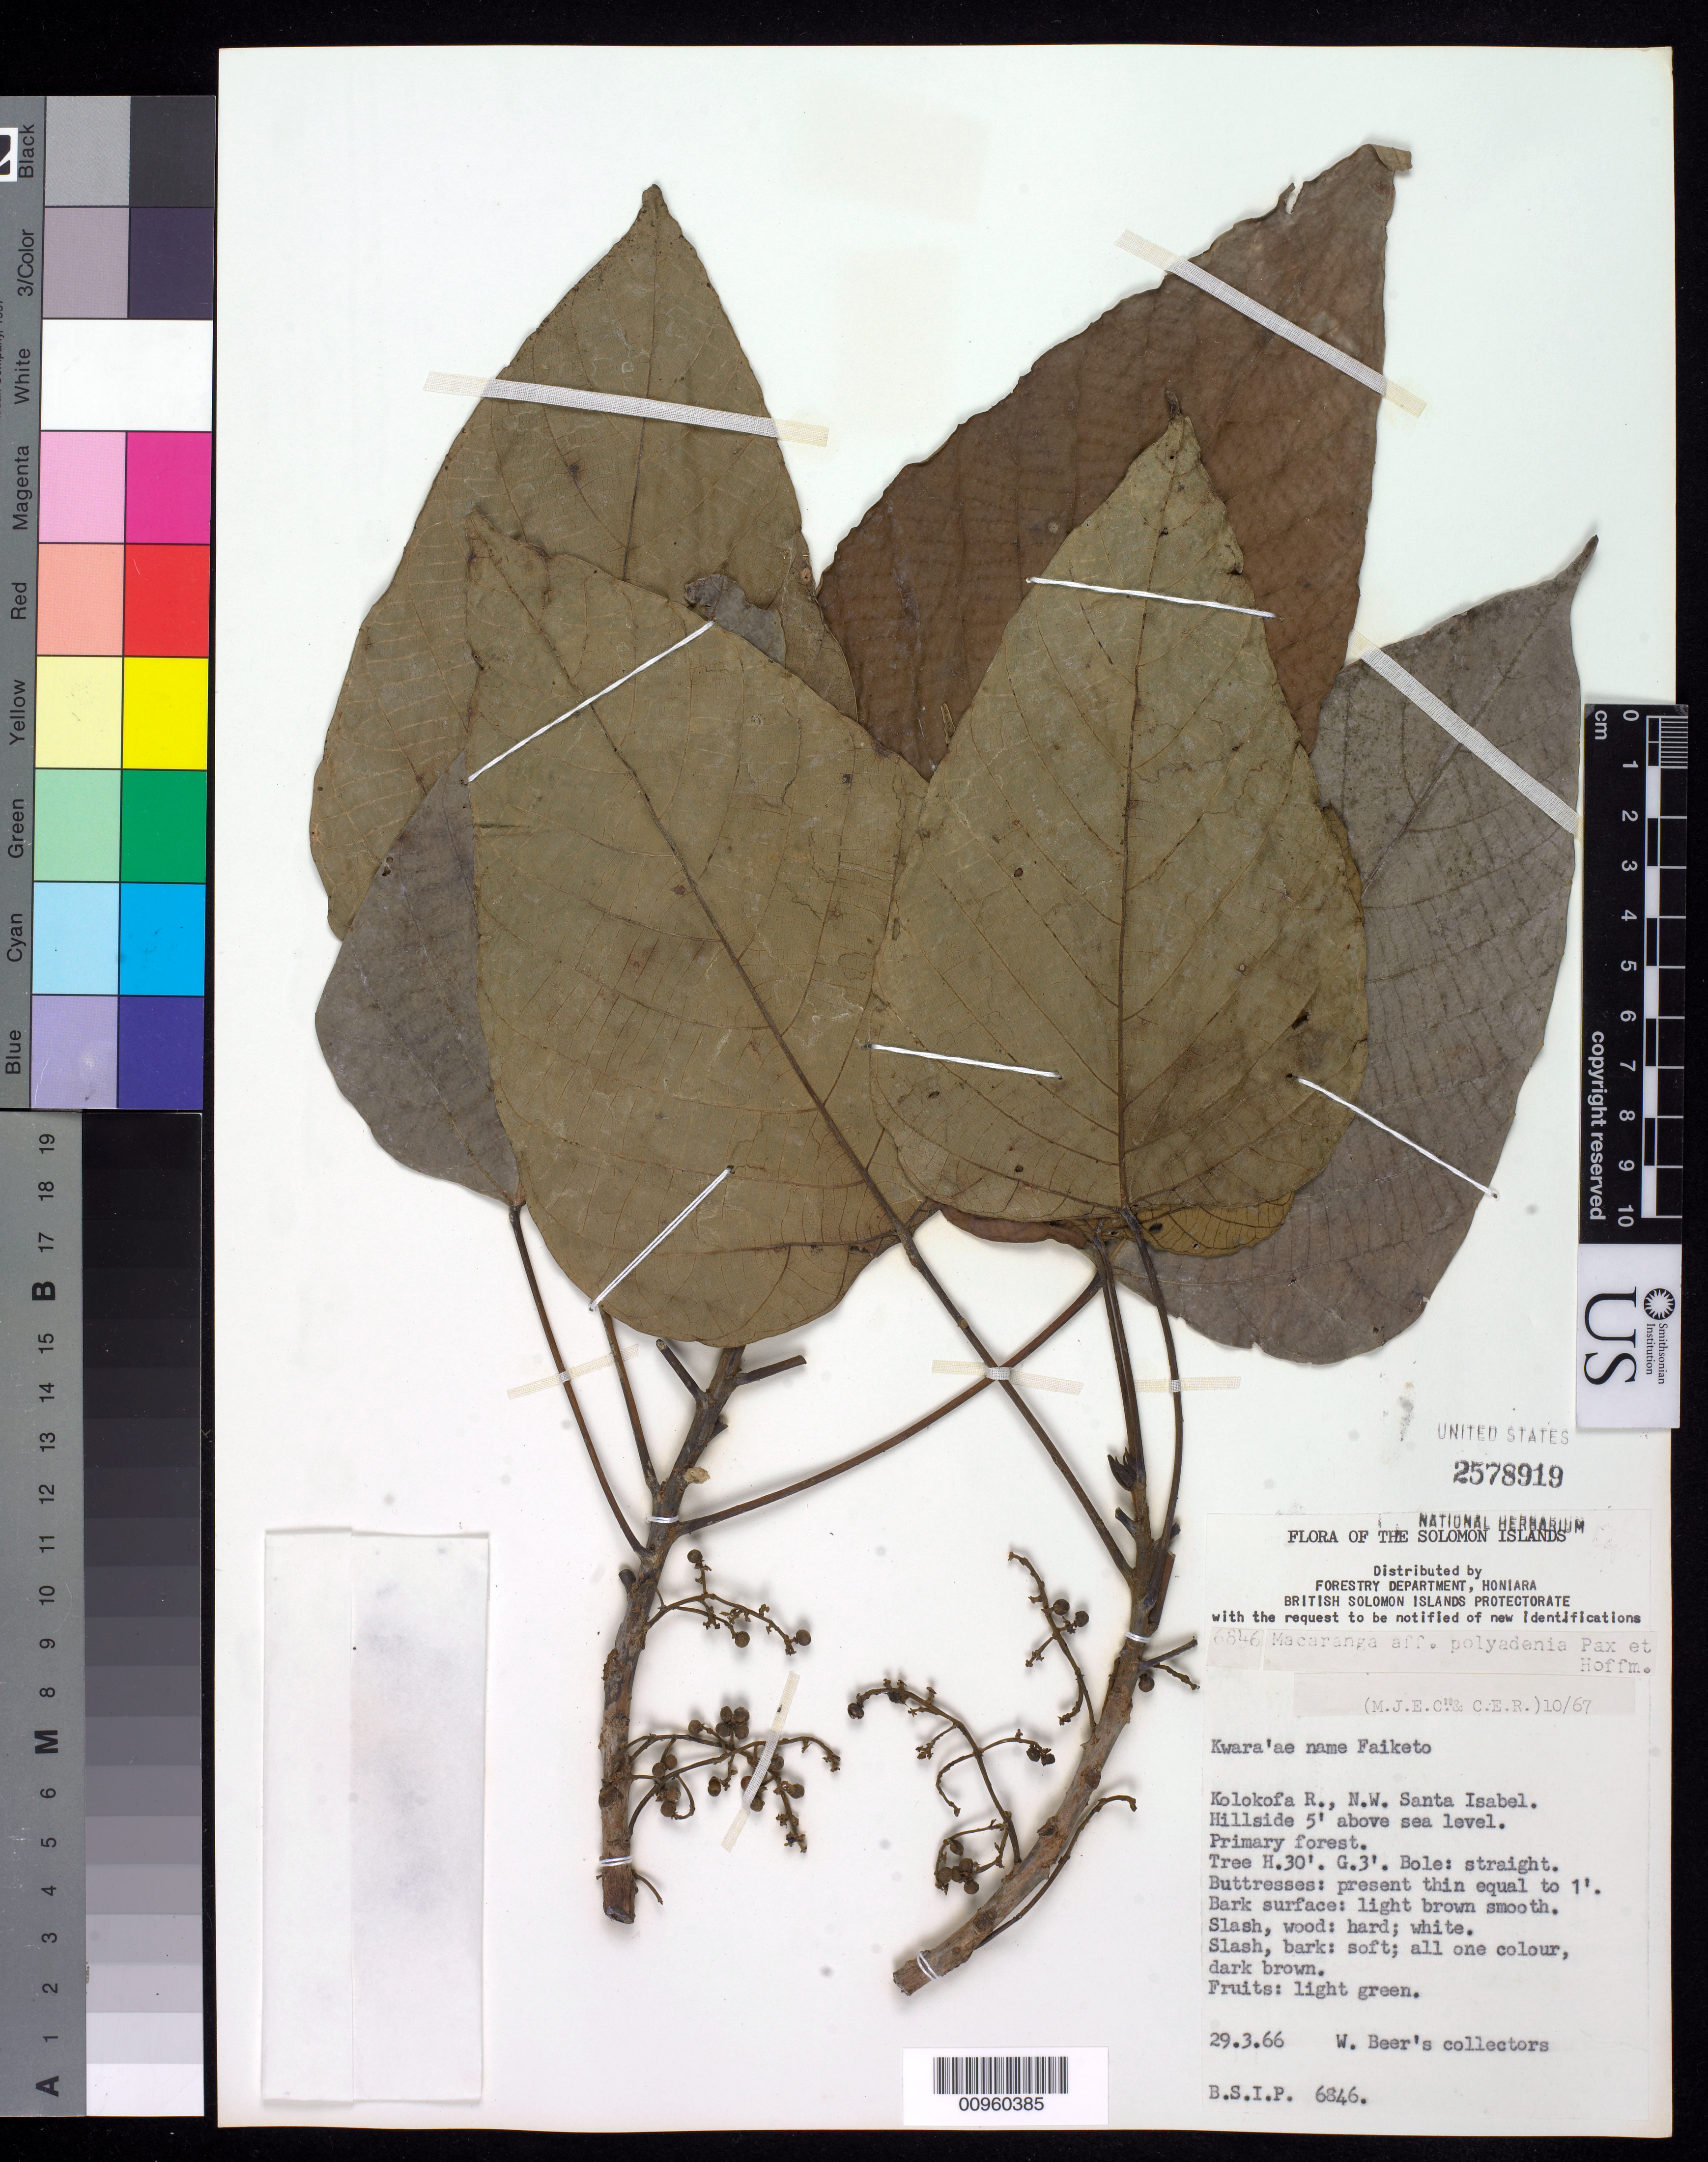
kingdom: Plantae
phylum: Tracheophyta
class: Magnoliopsida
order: Malpighiales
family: Euphorbiaceae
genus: Macaranga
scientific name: Macaranga sp.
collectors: L. Maenu'u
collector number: BSIP 6449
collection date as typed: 24 Jul 1965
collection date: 1965-07-24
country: Solomon Islands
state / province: Western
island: Vangunu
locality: Solomon, SE New Georgia, Patutiva (Vangunu)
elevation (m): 2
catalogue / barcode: US 2578266